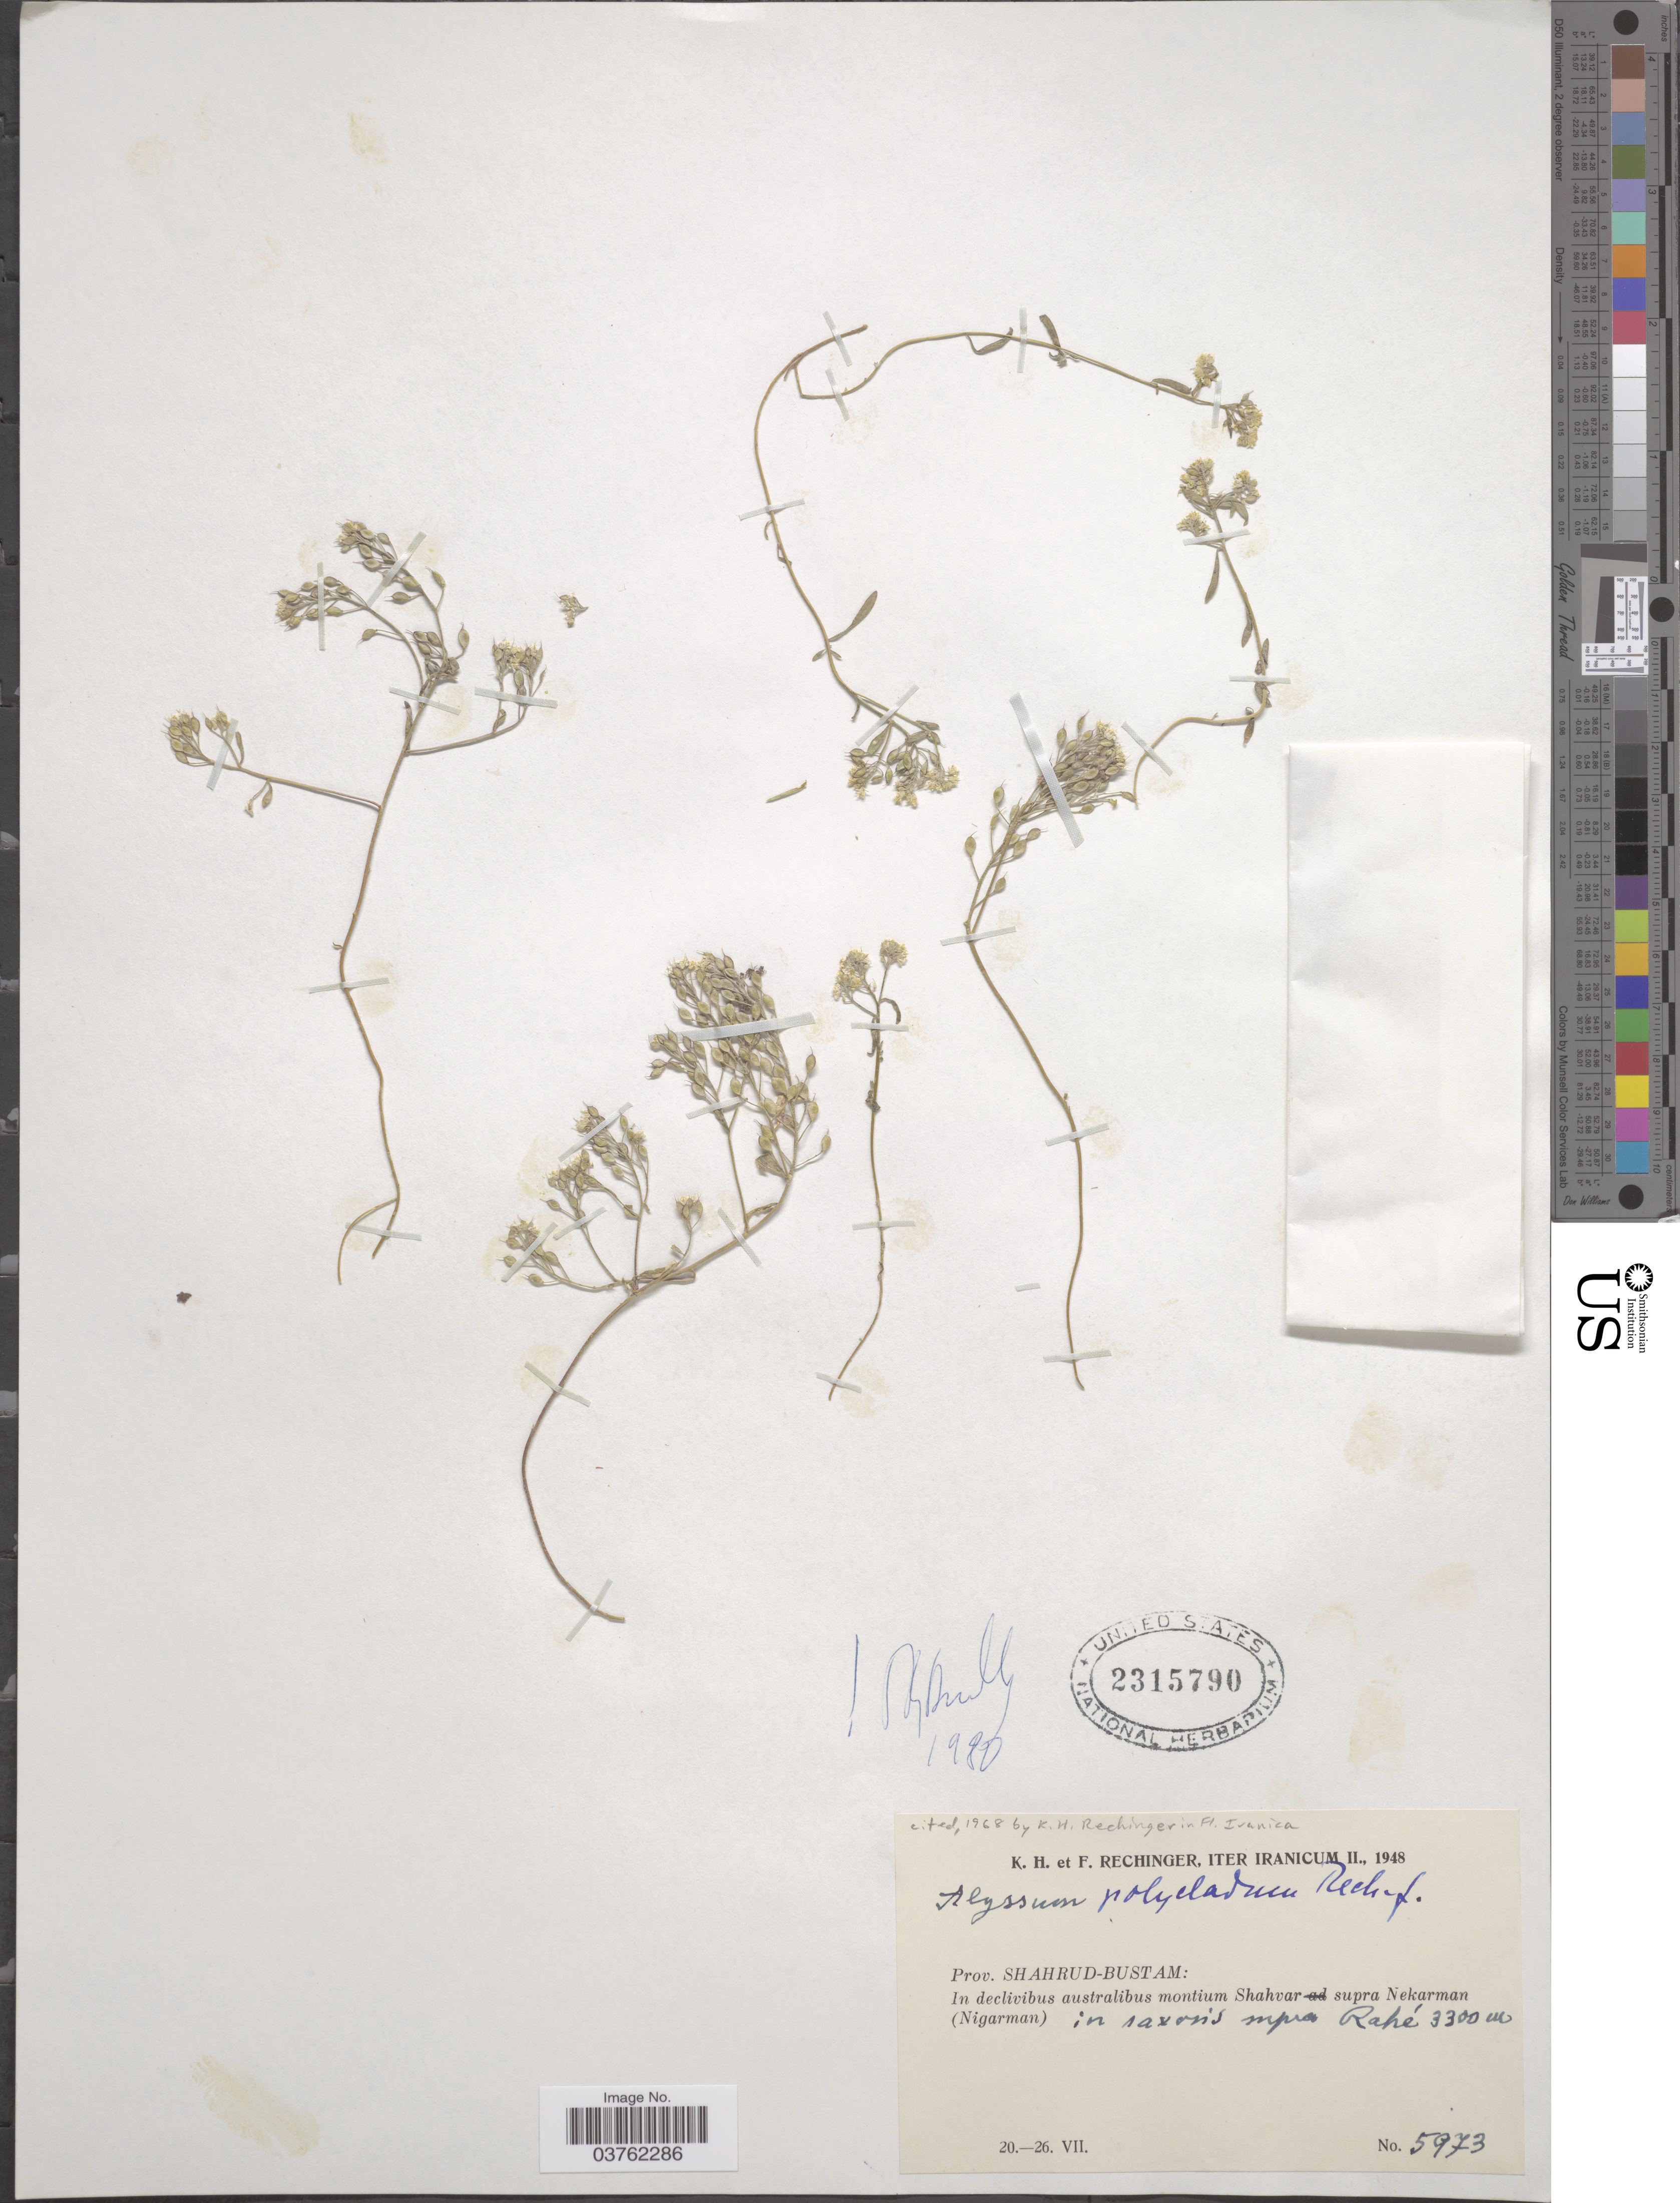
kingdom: Plantae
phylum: Tracheophyta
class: Magnoliopsida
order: Brassicales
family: Brassicaceae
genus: Alyssum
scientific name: Alyssum polycladum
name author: Rech. f.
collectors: K. H. Rechinger & F. Rechinger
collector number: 5973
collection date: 1948-07-20/1948-07-26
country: Iran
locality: Iter Iranicum II. Prov. Shahrud-Bustam: In declivibus australibus montium Shahvar supra Nekarman (Nigarman) in saxonis mpres Rahé. [interpreted]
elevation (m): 3300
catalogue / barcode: US 2315790